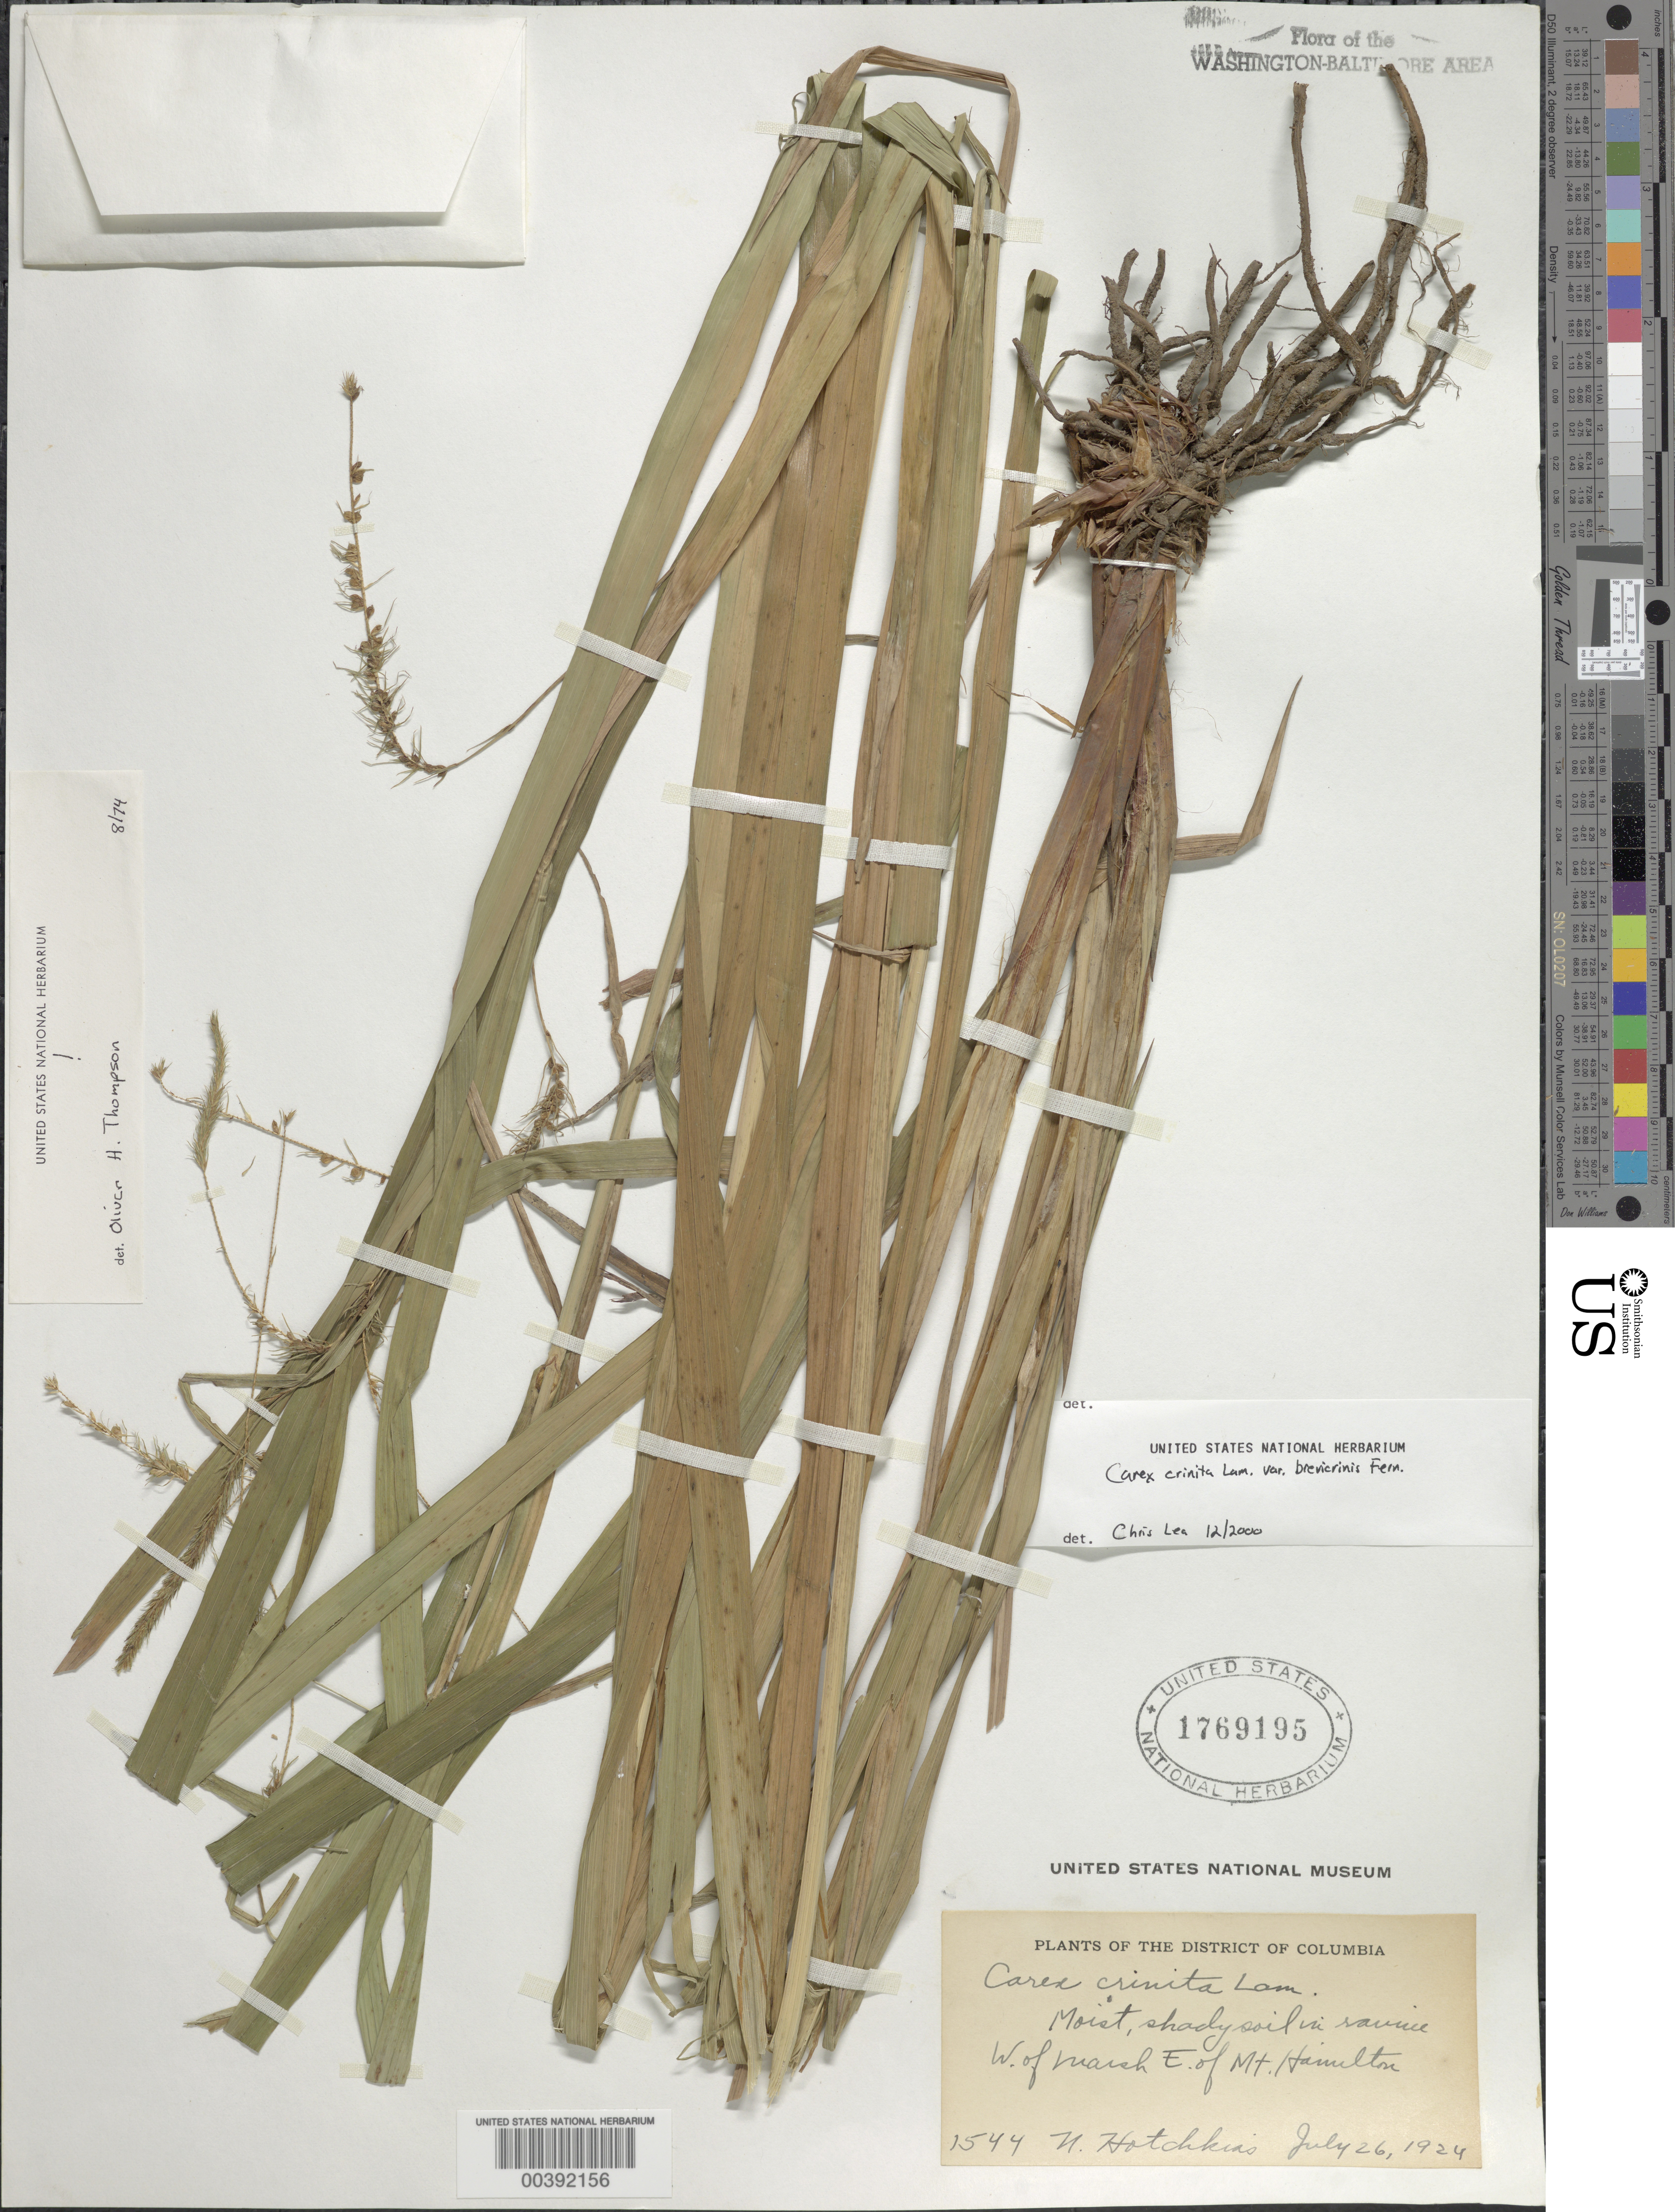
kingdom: Plantae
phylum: Tracheophyta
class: Liliopsida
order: Poales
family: Cyperaceae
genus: Carex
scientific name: Carex crinita var. brevicrinis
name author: Fernald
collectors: N. Hotchkiss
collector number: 1544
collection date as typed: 26 Jul 1924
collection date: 1924-07-26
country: United States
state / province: District of Columbia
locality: East of Mount Hamilton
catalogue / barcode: US 1769195